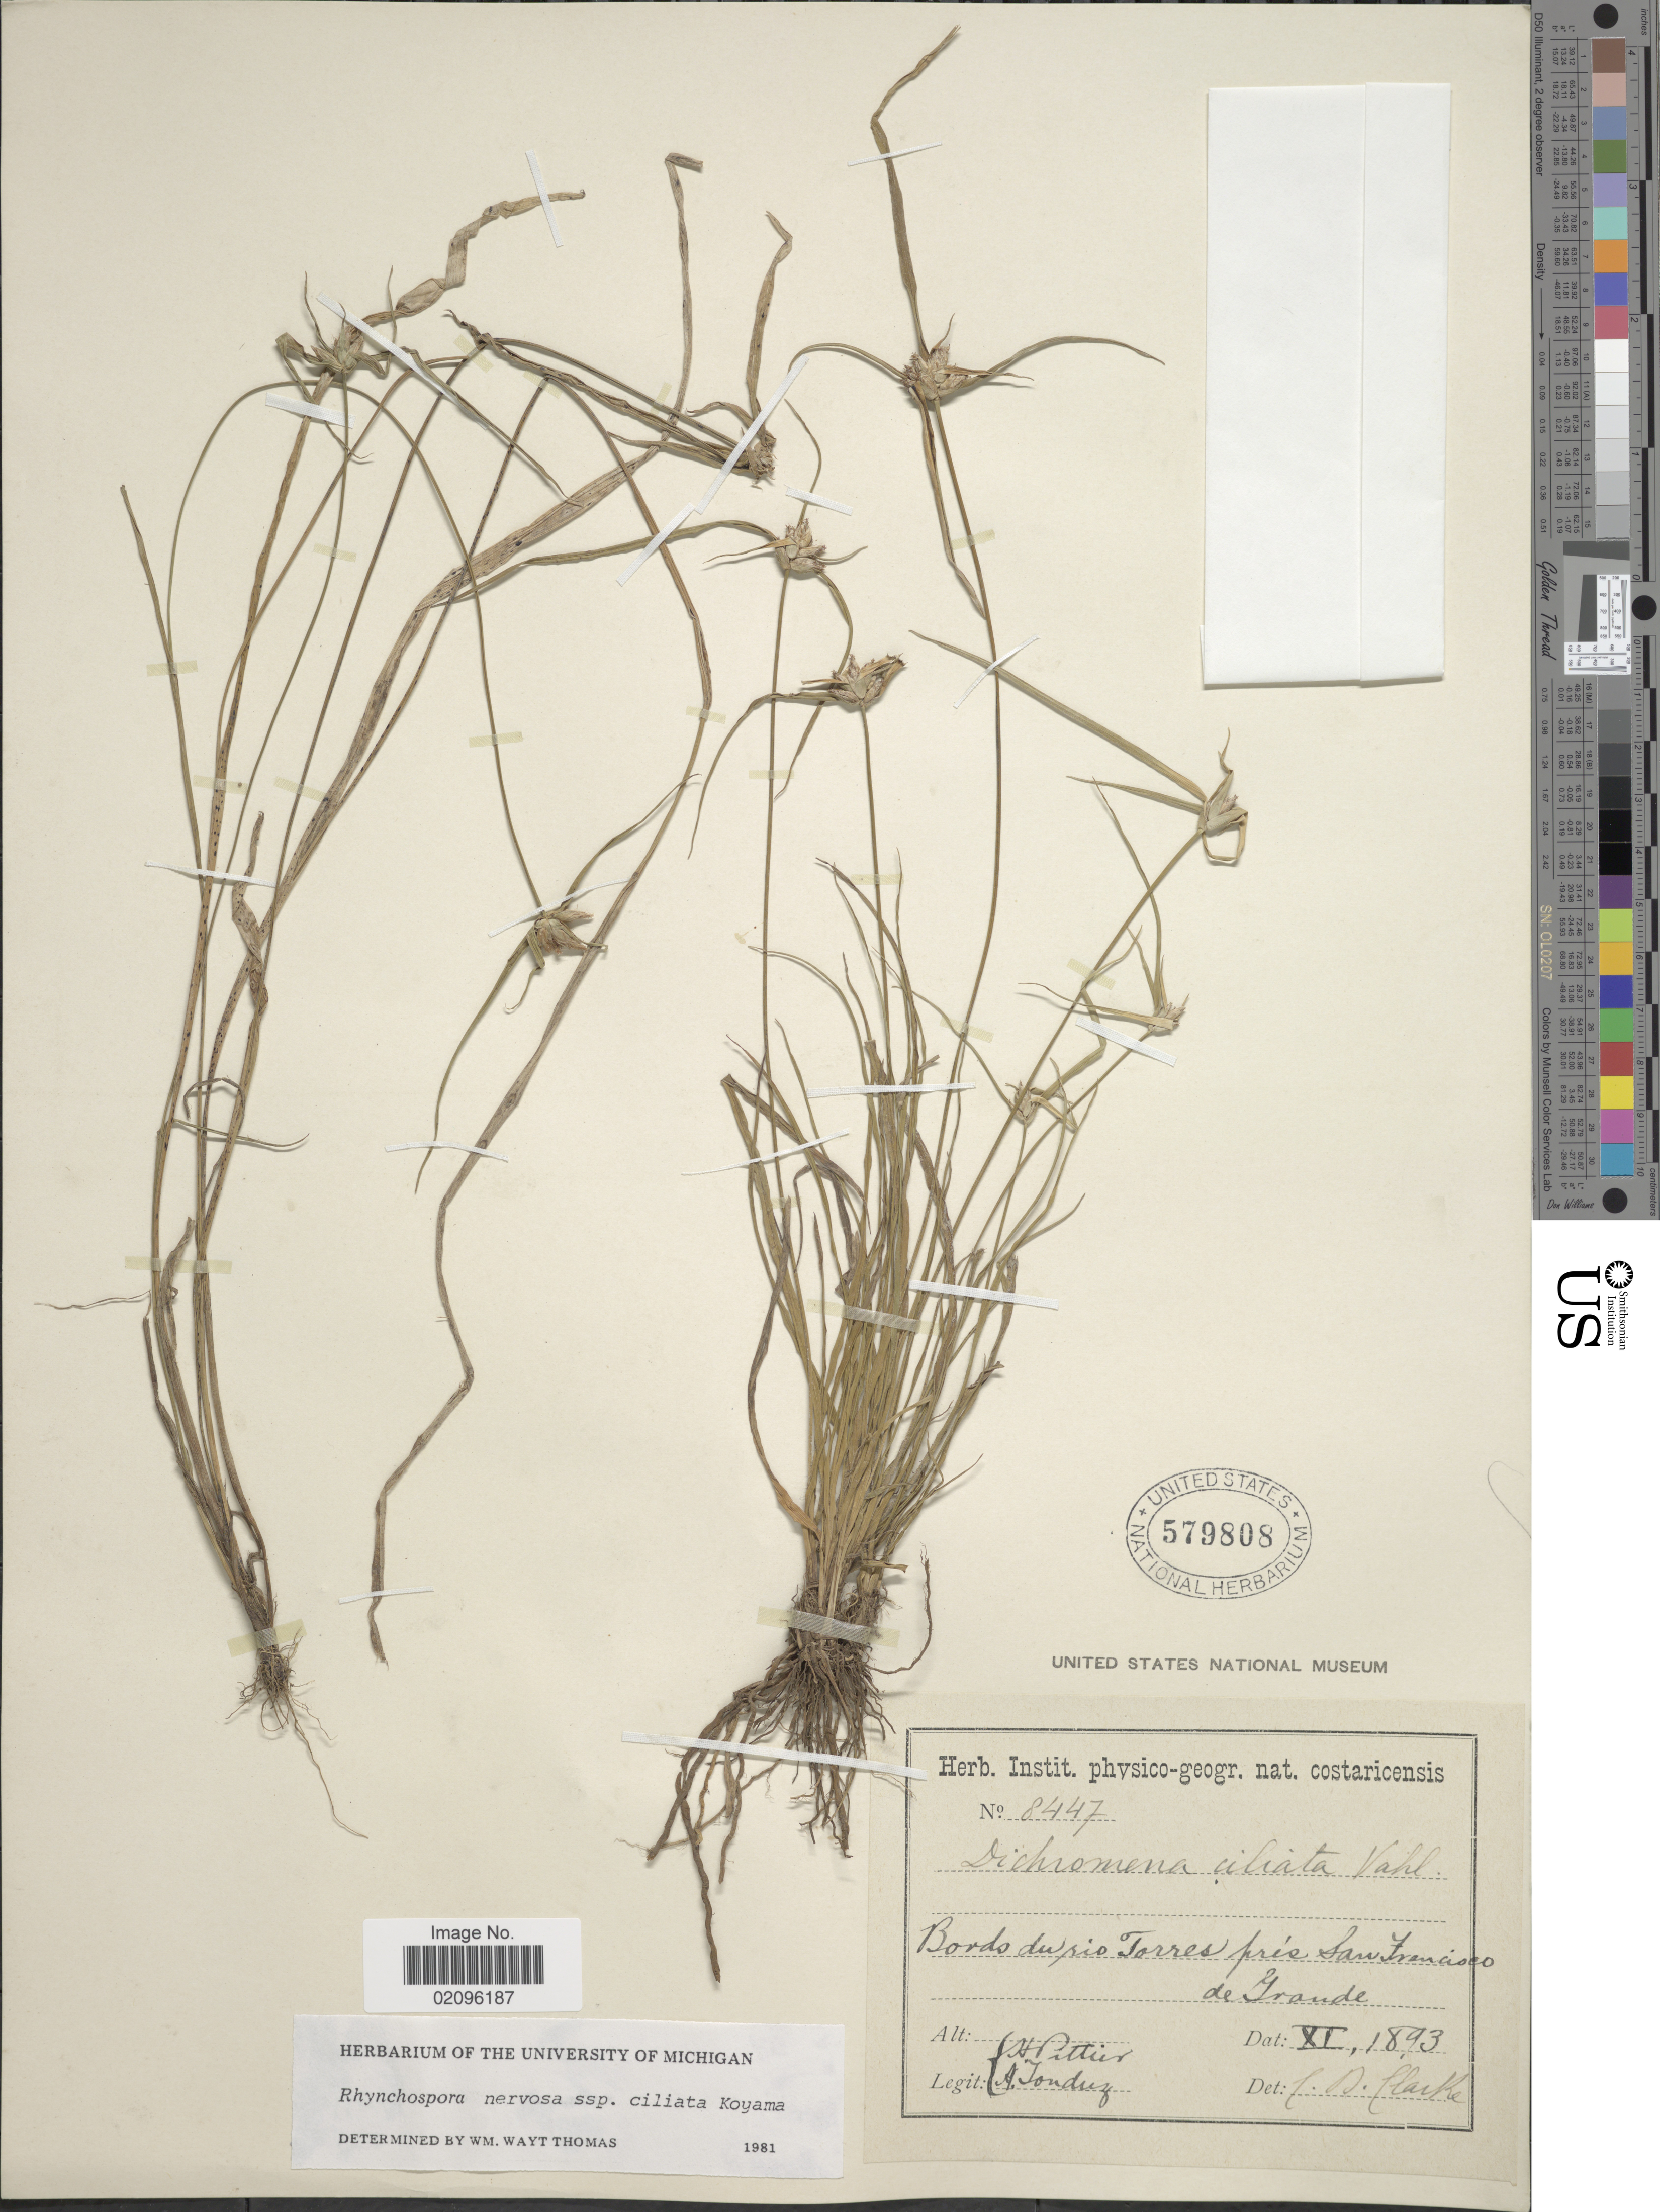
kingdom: Plantae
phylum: Tracheophyta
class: Liliopsida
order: Poales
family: Cyperaceae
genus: Rhynchospora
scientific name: Rhynchospora nervosa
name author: (Vahl) Boeckeler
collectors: H. F. Pittier & A. Tonduz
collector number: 8447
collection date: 1893-11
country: Costa Rica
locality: Bords du rio Torres pres San Francisco de Grande.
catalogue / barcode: US 579808